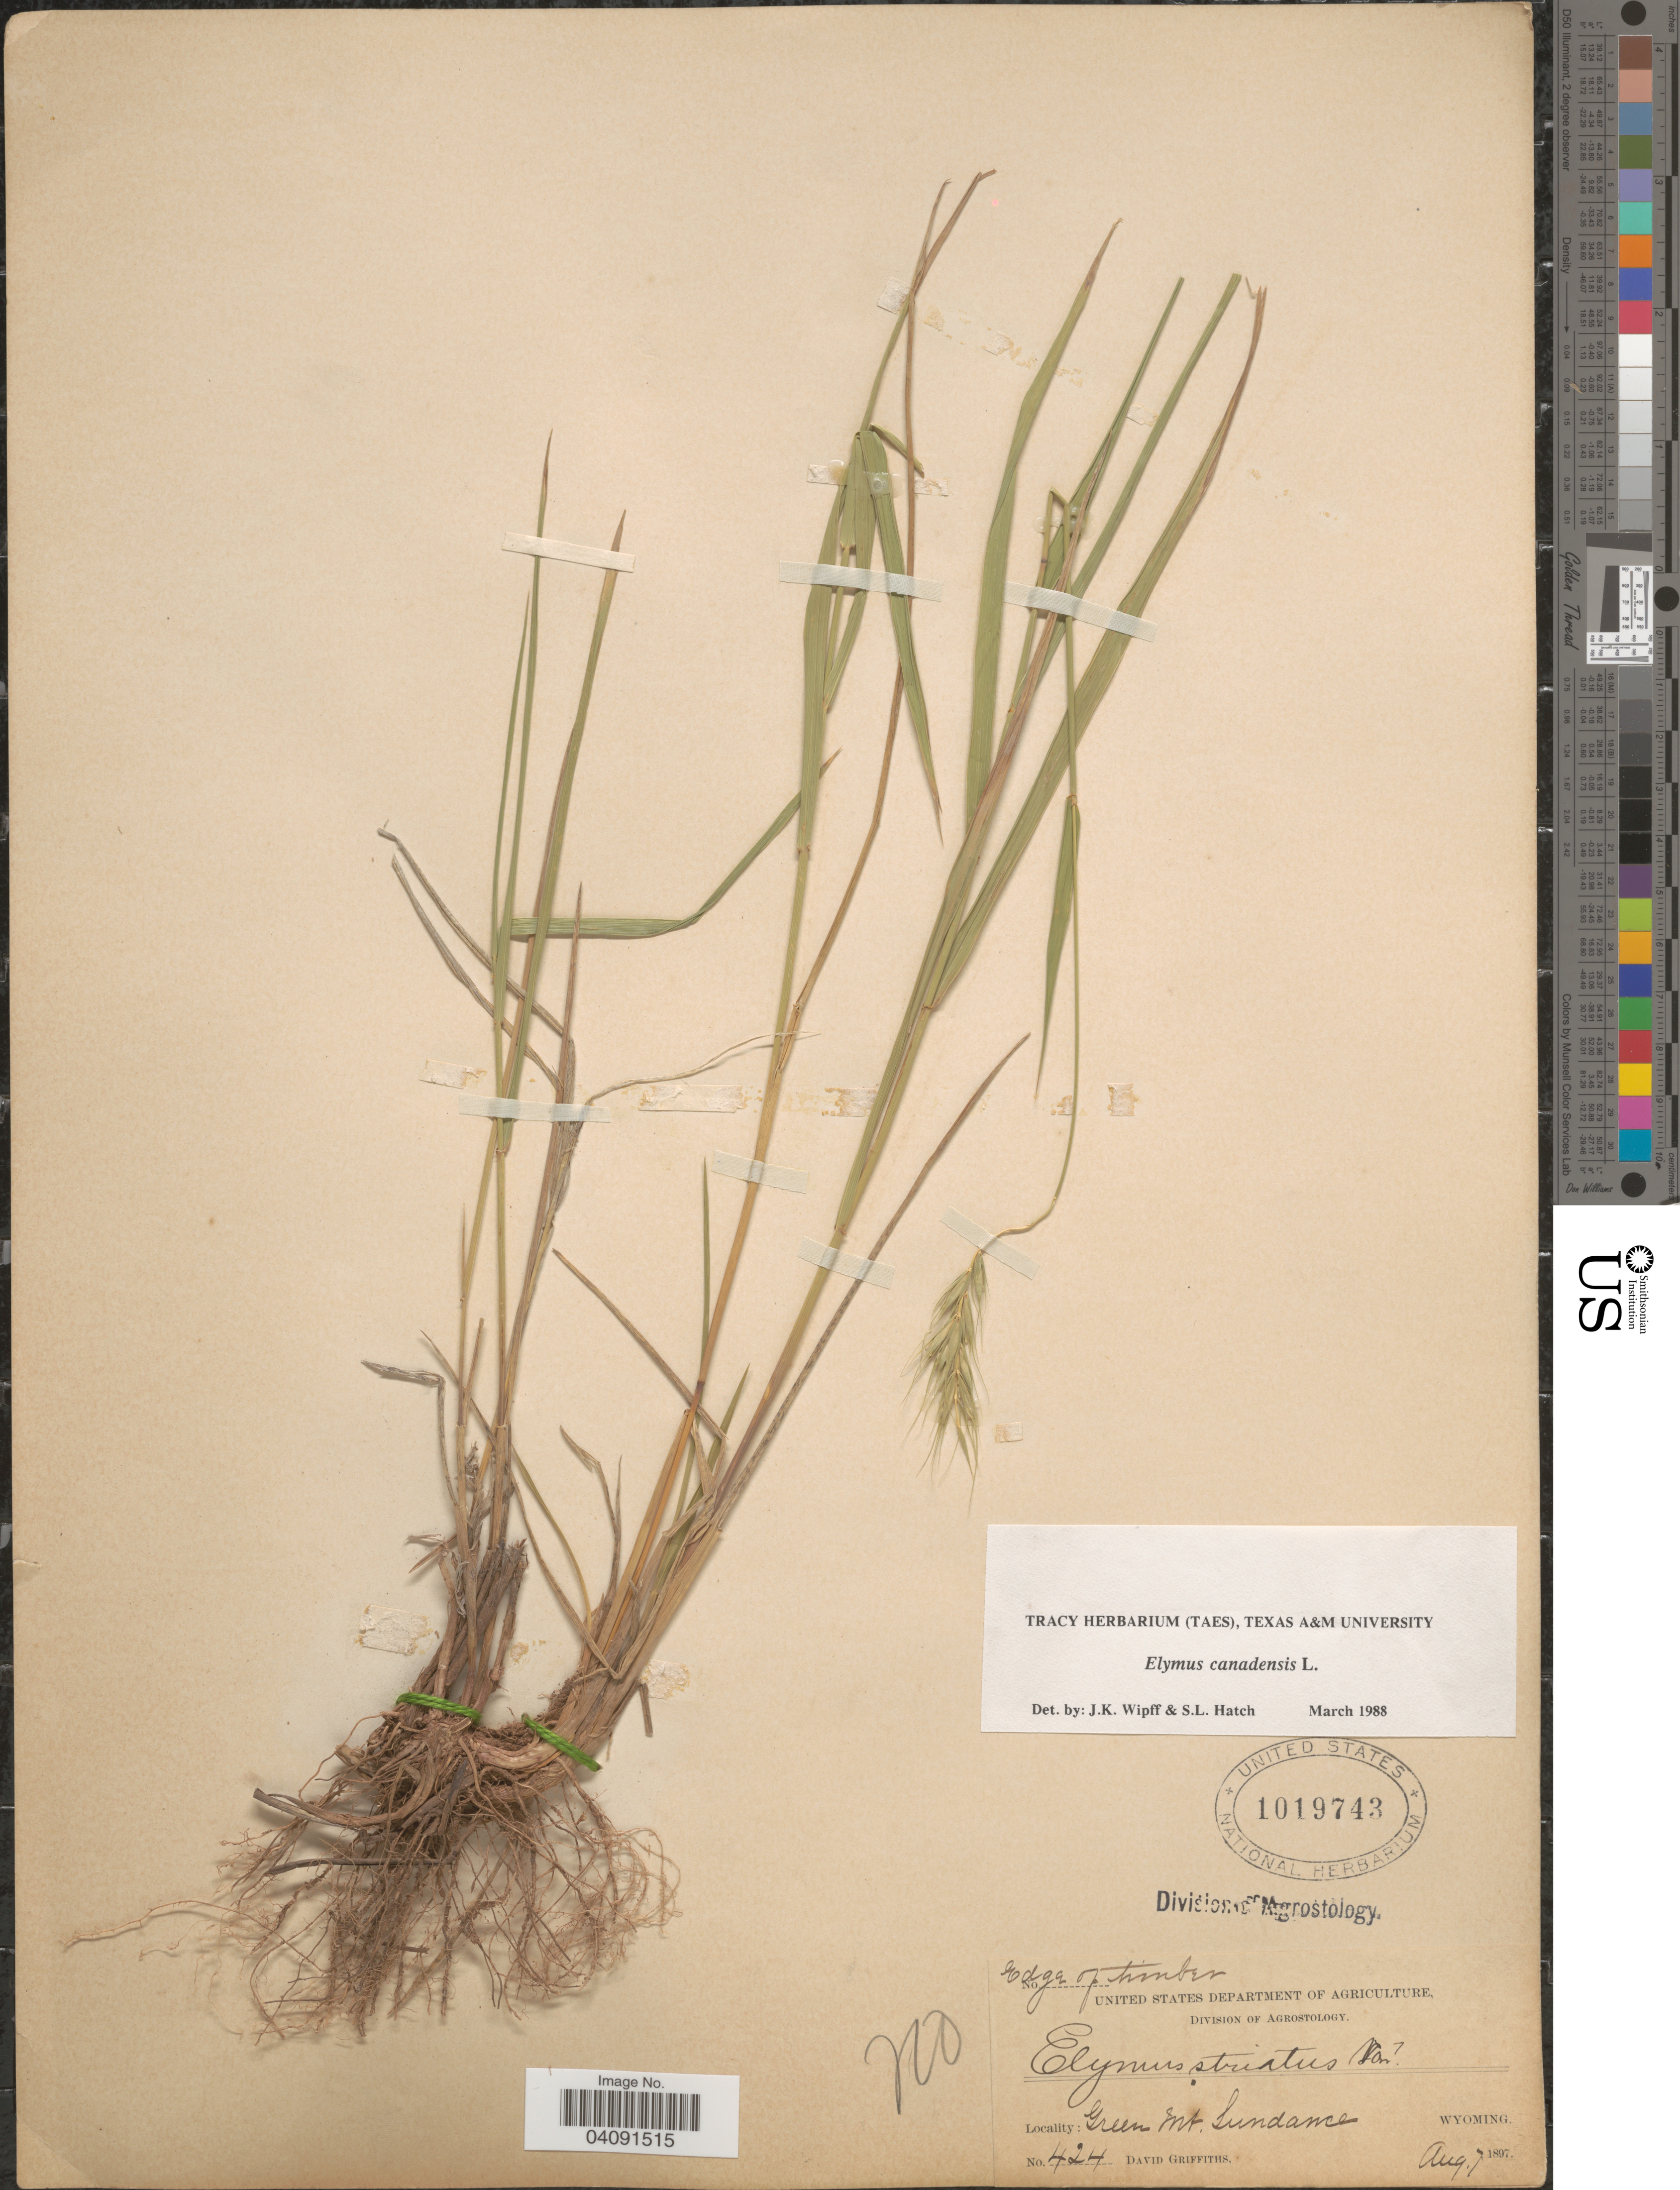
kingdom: Plantae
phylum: Tracheophyta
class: Liliopsida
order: Poales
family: Poaceae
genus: Elymus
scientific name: Elymus canadensis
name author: L.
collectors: D. Griffiths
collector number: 424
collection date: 1897-08-07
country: United States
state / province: Wyoming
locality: Edge of timber. Green Mt. Sundance.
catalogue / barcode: US 1019743